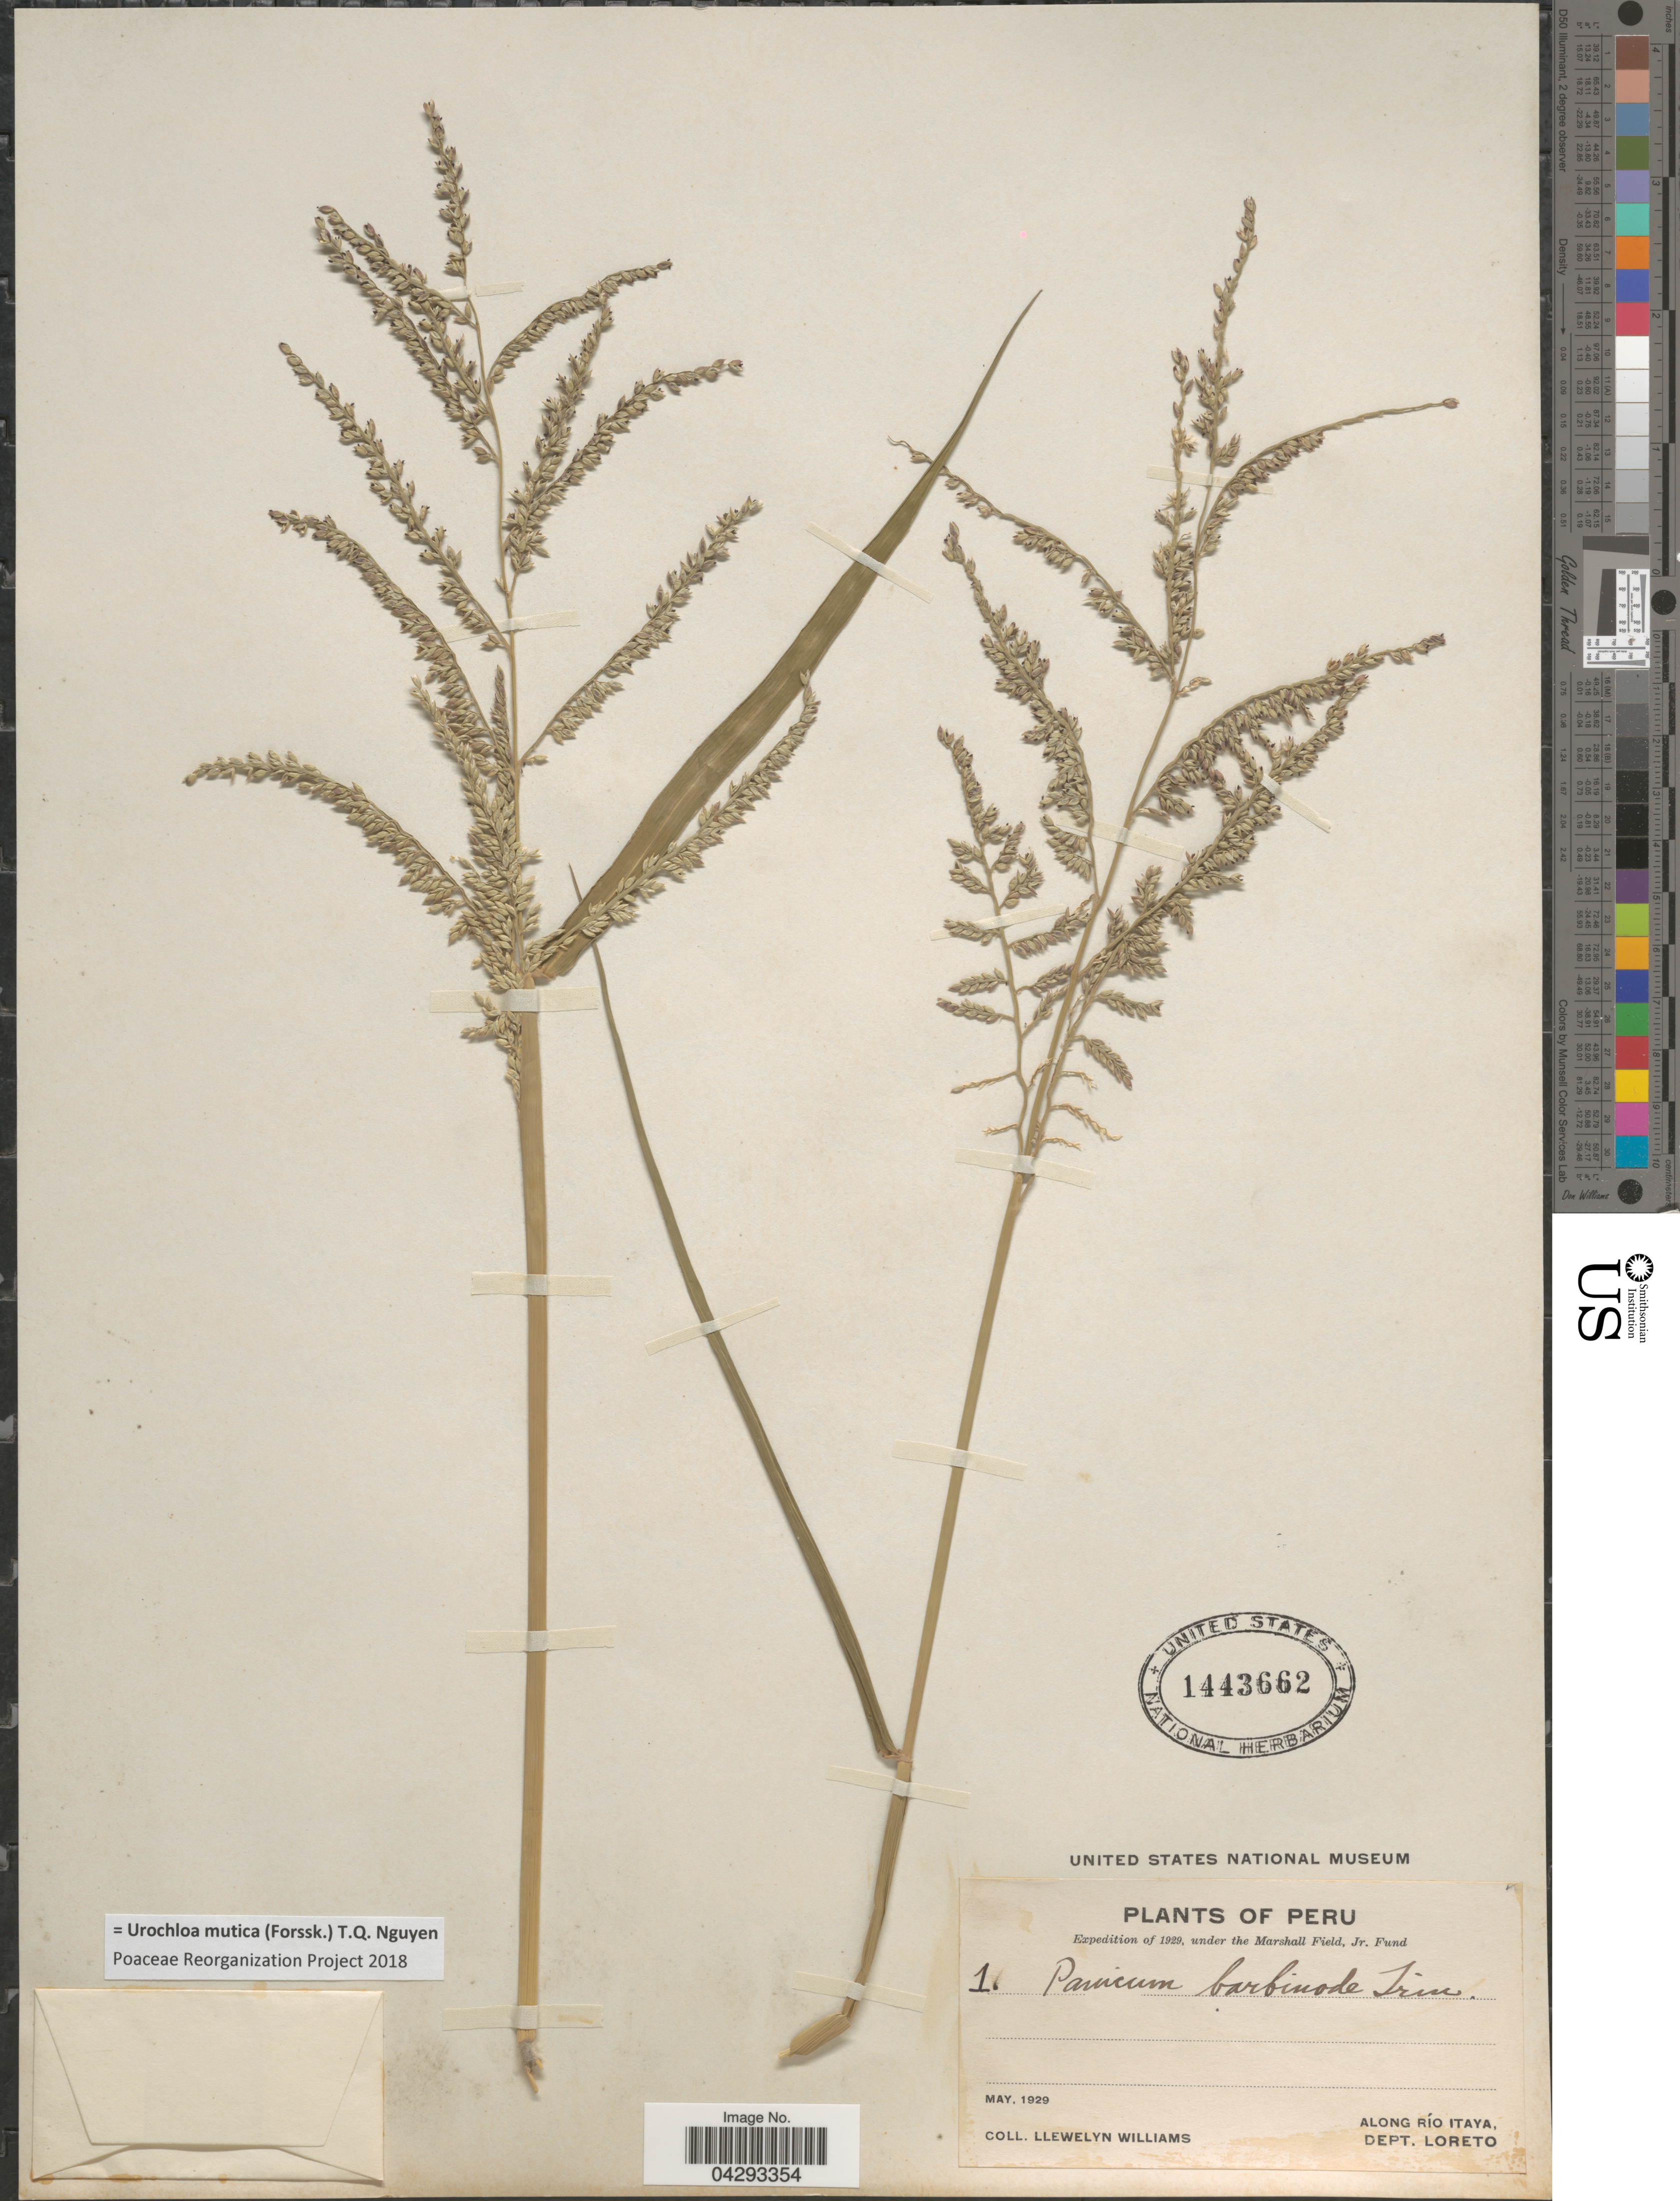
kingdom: Plantae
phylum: Tracheophyta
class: Liliopsida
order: Poales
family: Poaceae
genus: Urochloa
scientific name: Urochloa mutica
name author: (Forssk.) T.Q. Nguyen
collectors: Ll. Williams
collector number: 1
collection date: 1929-05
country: Peru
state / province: Loreto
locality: Expedition of 1929, under the Marshall Field, Jr. Fund. Along Río Itaya. Dept. Loreto.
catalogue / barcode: US 1443662